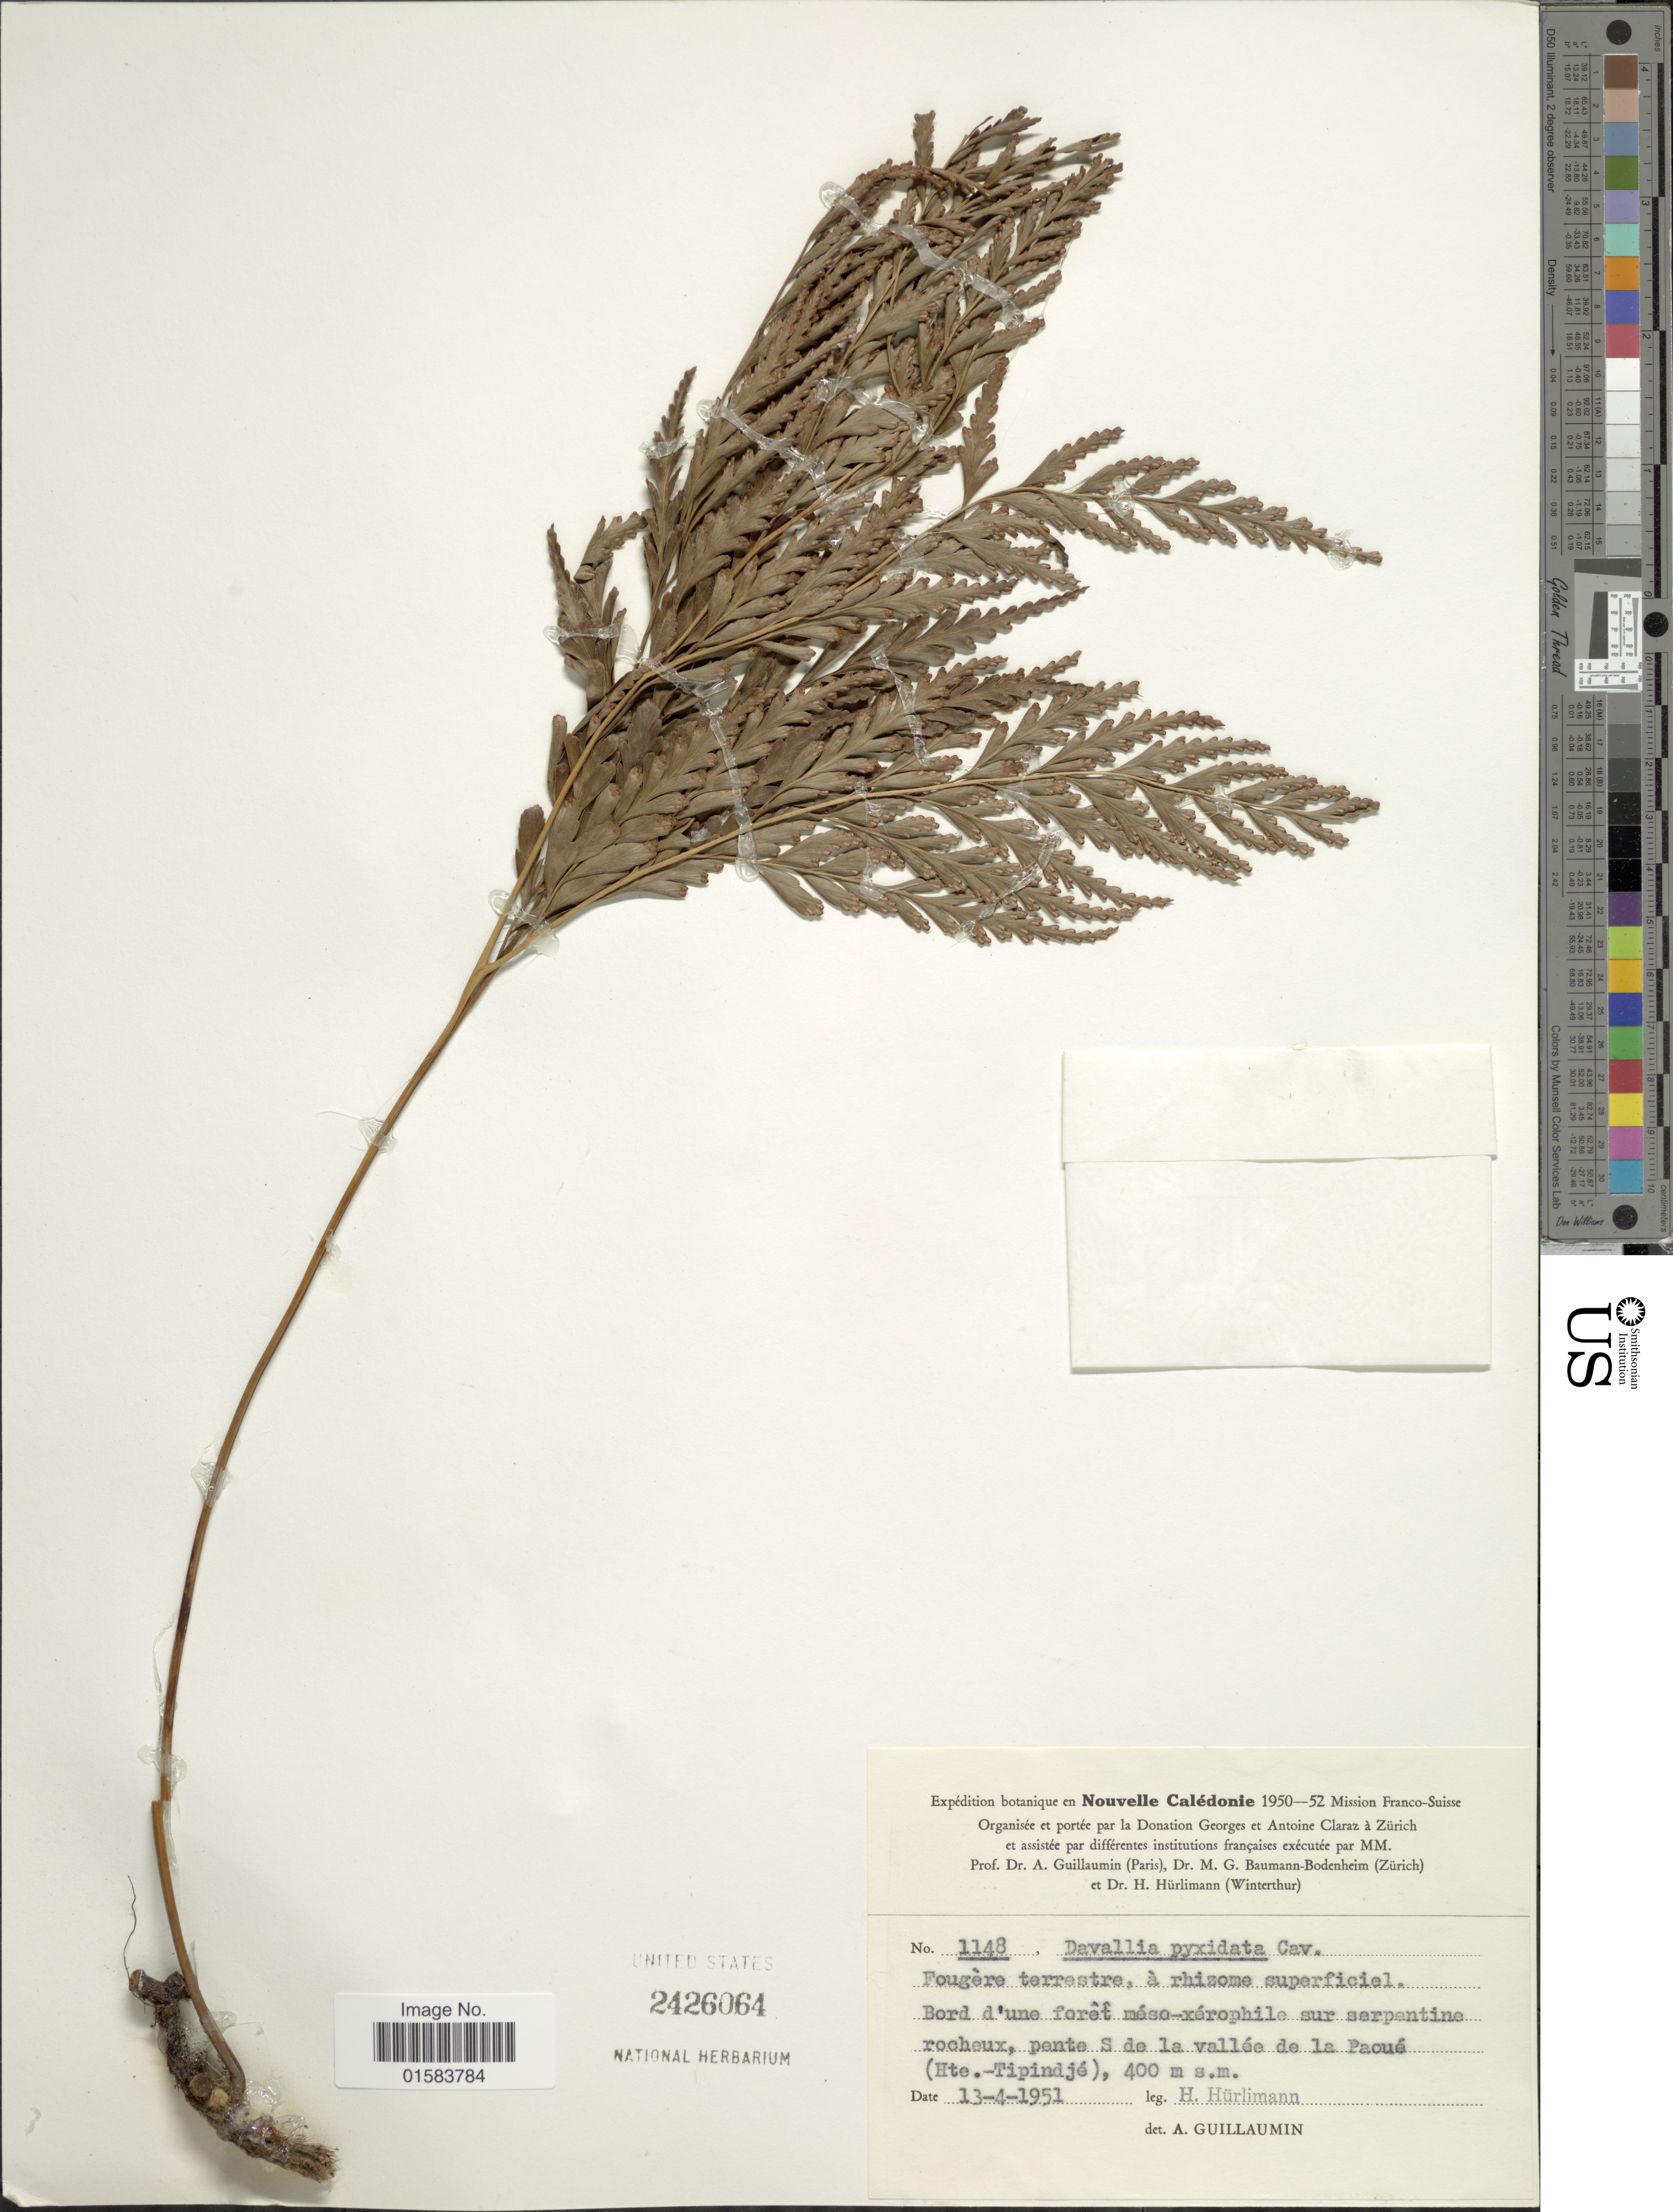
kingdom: Plantae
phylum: Tracheophyta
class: Polypodiopsida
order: Polypodiales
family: Davalliaceae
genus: Davallia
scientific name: Davallia solida var. pyxidata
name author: (Cav.) Noot.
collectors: H. Hurlimann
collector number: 1148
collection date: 1951-04-13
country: New Caledonia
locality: Fougere terrestre a rhizome superficiel, Bord d'une foret meso-xerophile sur serpentine rocheux, pente S de la vallee de la Paoue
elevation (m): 400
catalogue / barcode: US 2426064